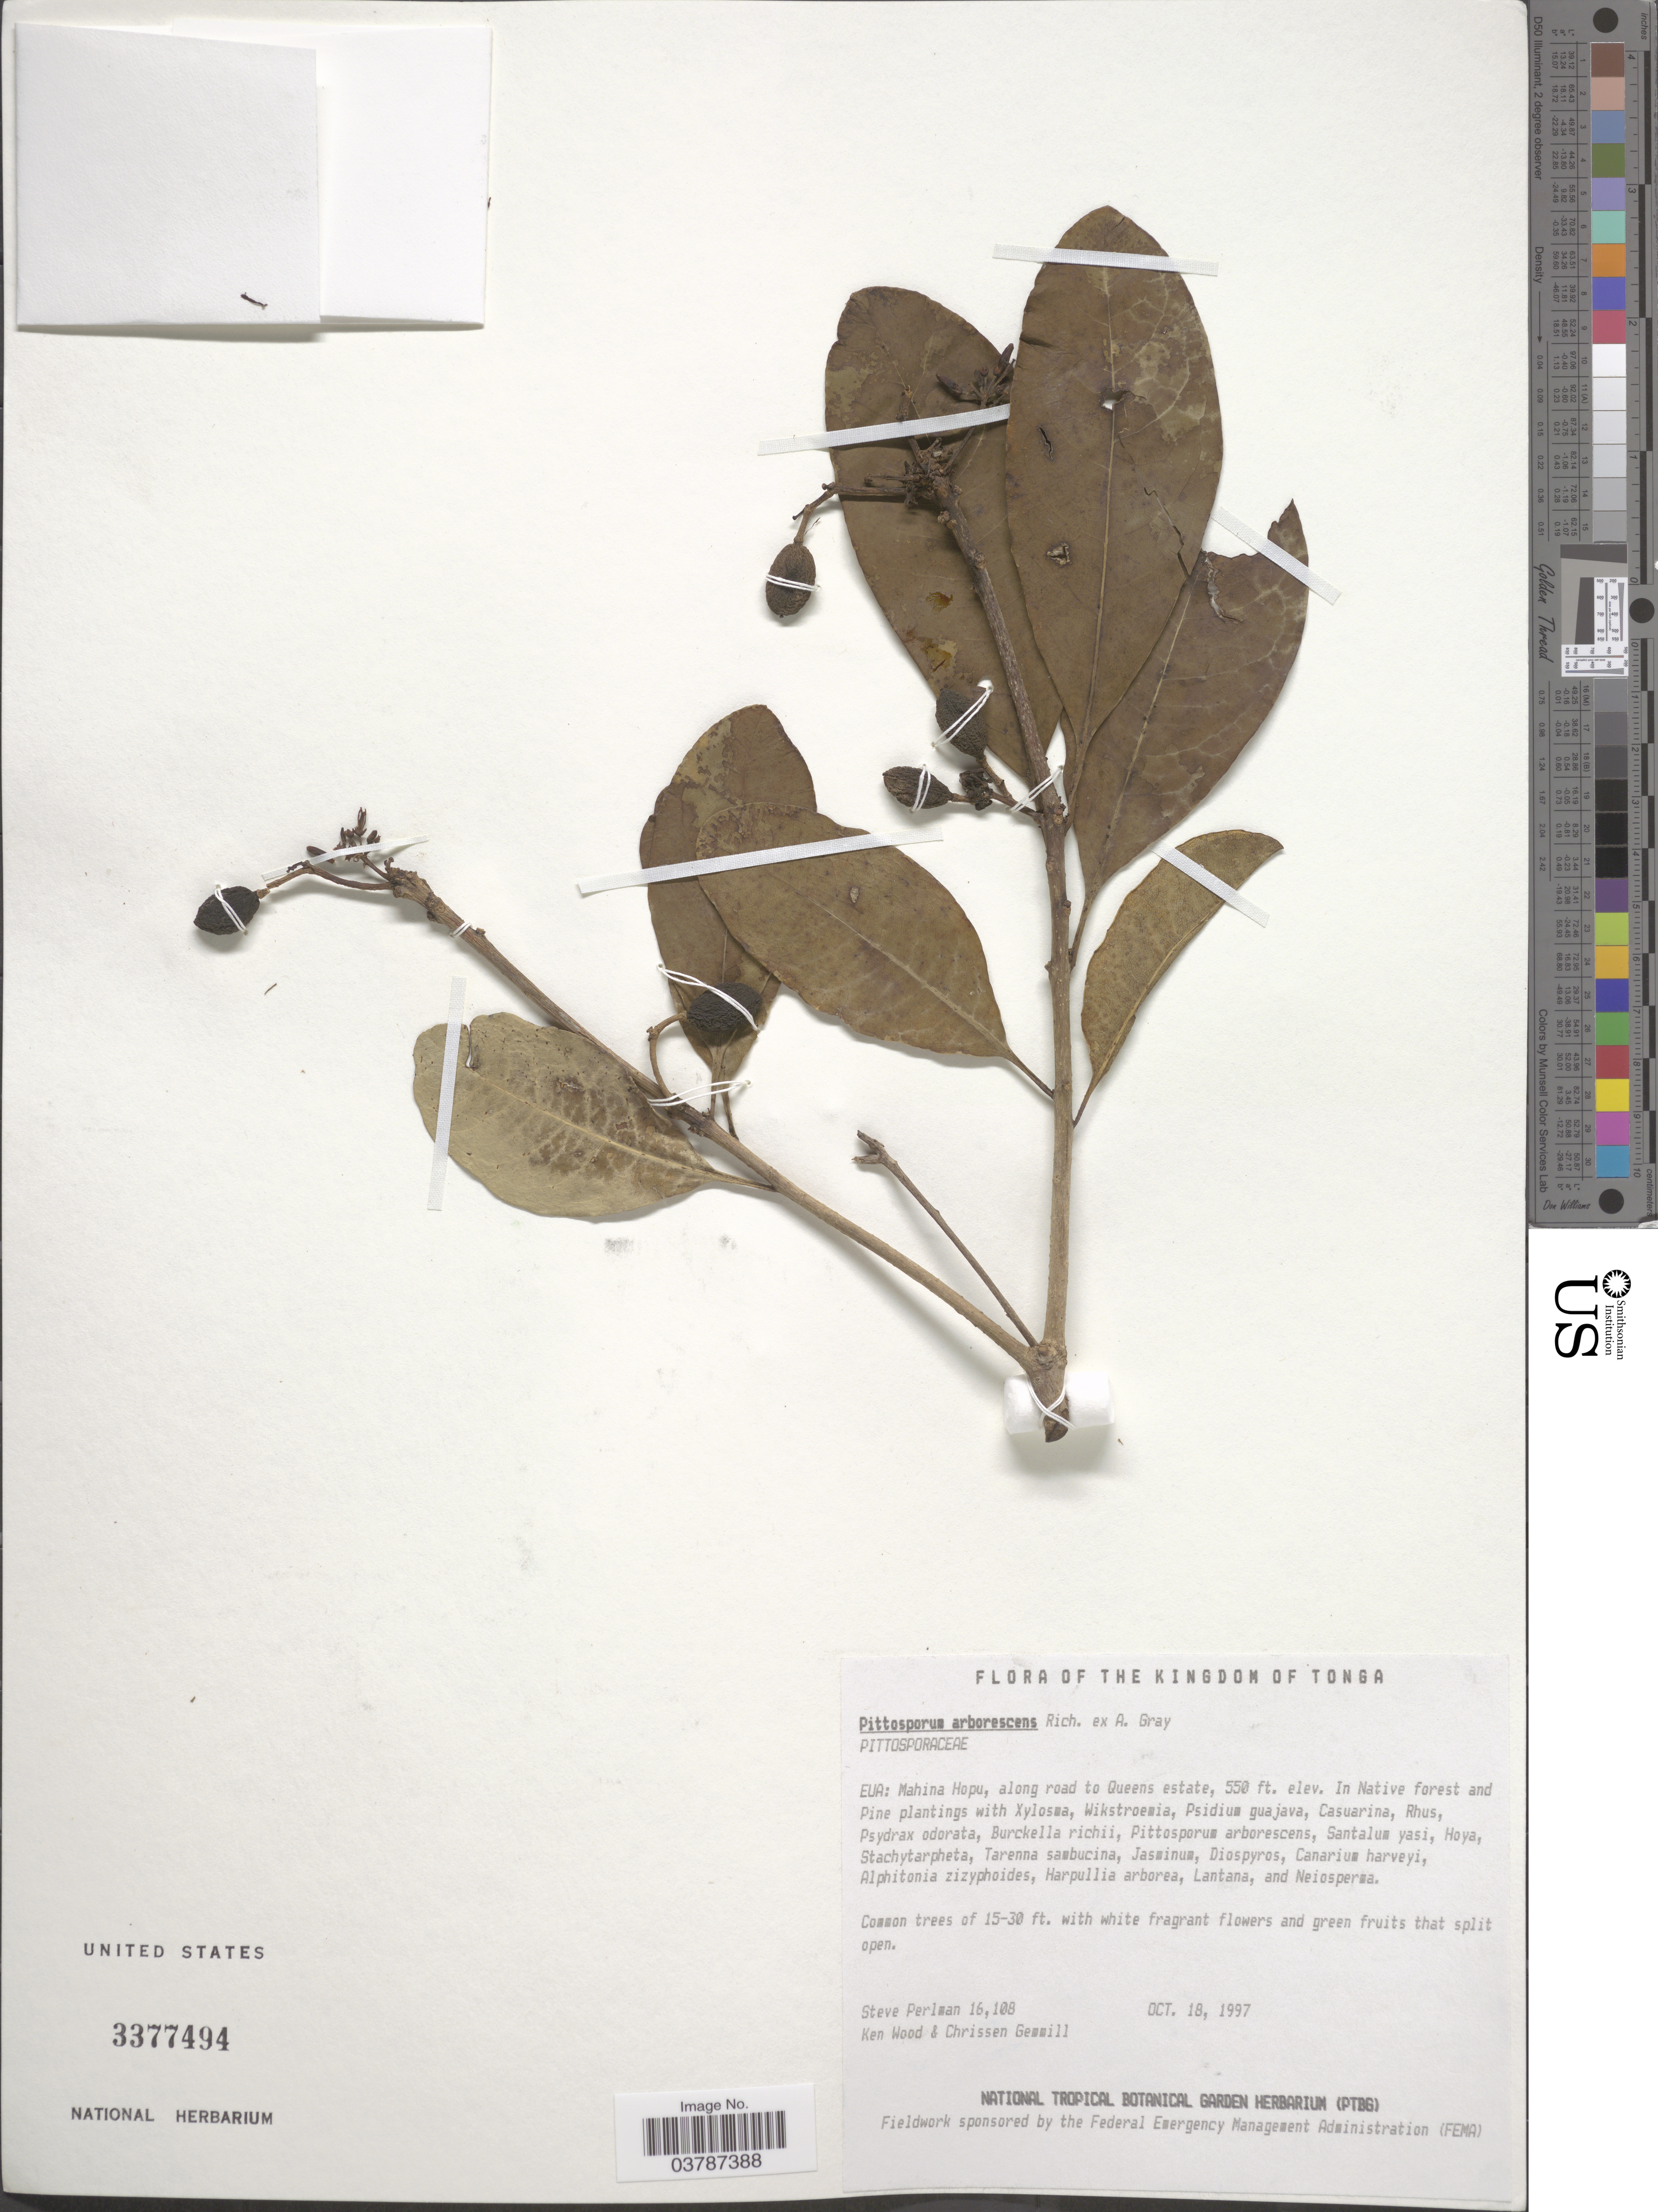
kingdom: Plantae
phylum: Tracheophyta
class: Magnoliopsida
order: Apiales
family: Pittosporaceae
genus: Pittosporum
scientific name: Pittosporum arborescens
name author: Rich. ex A. Gray in Wilkes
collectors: S. Perlman, K. Wood & C. Gemmill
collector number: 16108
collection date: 1997-10-18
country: Tonga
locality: The Kingdom of Tonga. Eua: Mahina Hopu, along road to Queens estate.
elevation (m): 168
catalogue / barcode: US 3377494